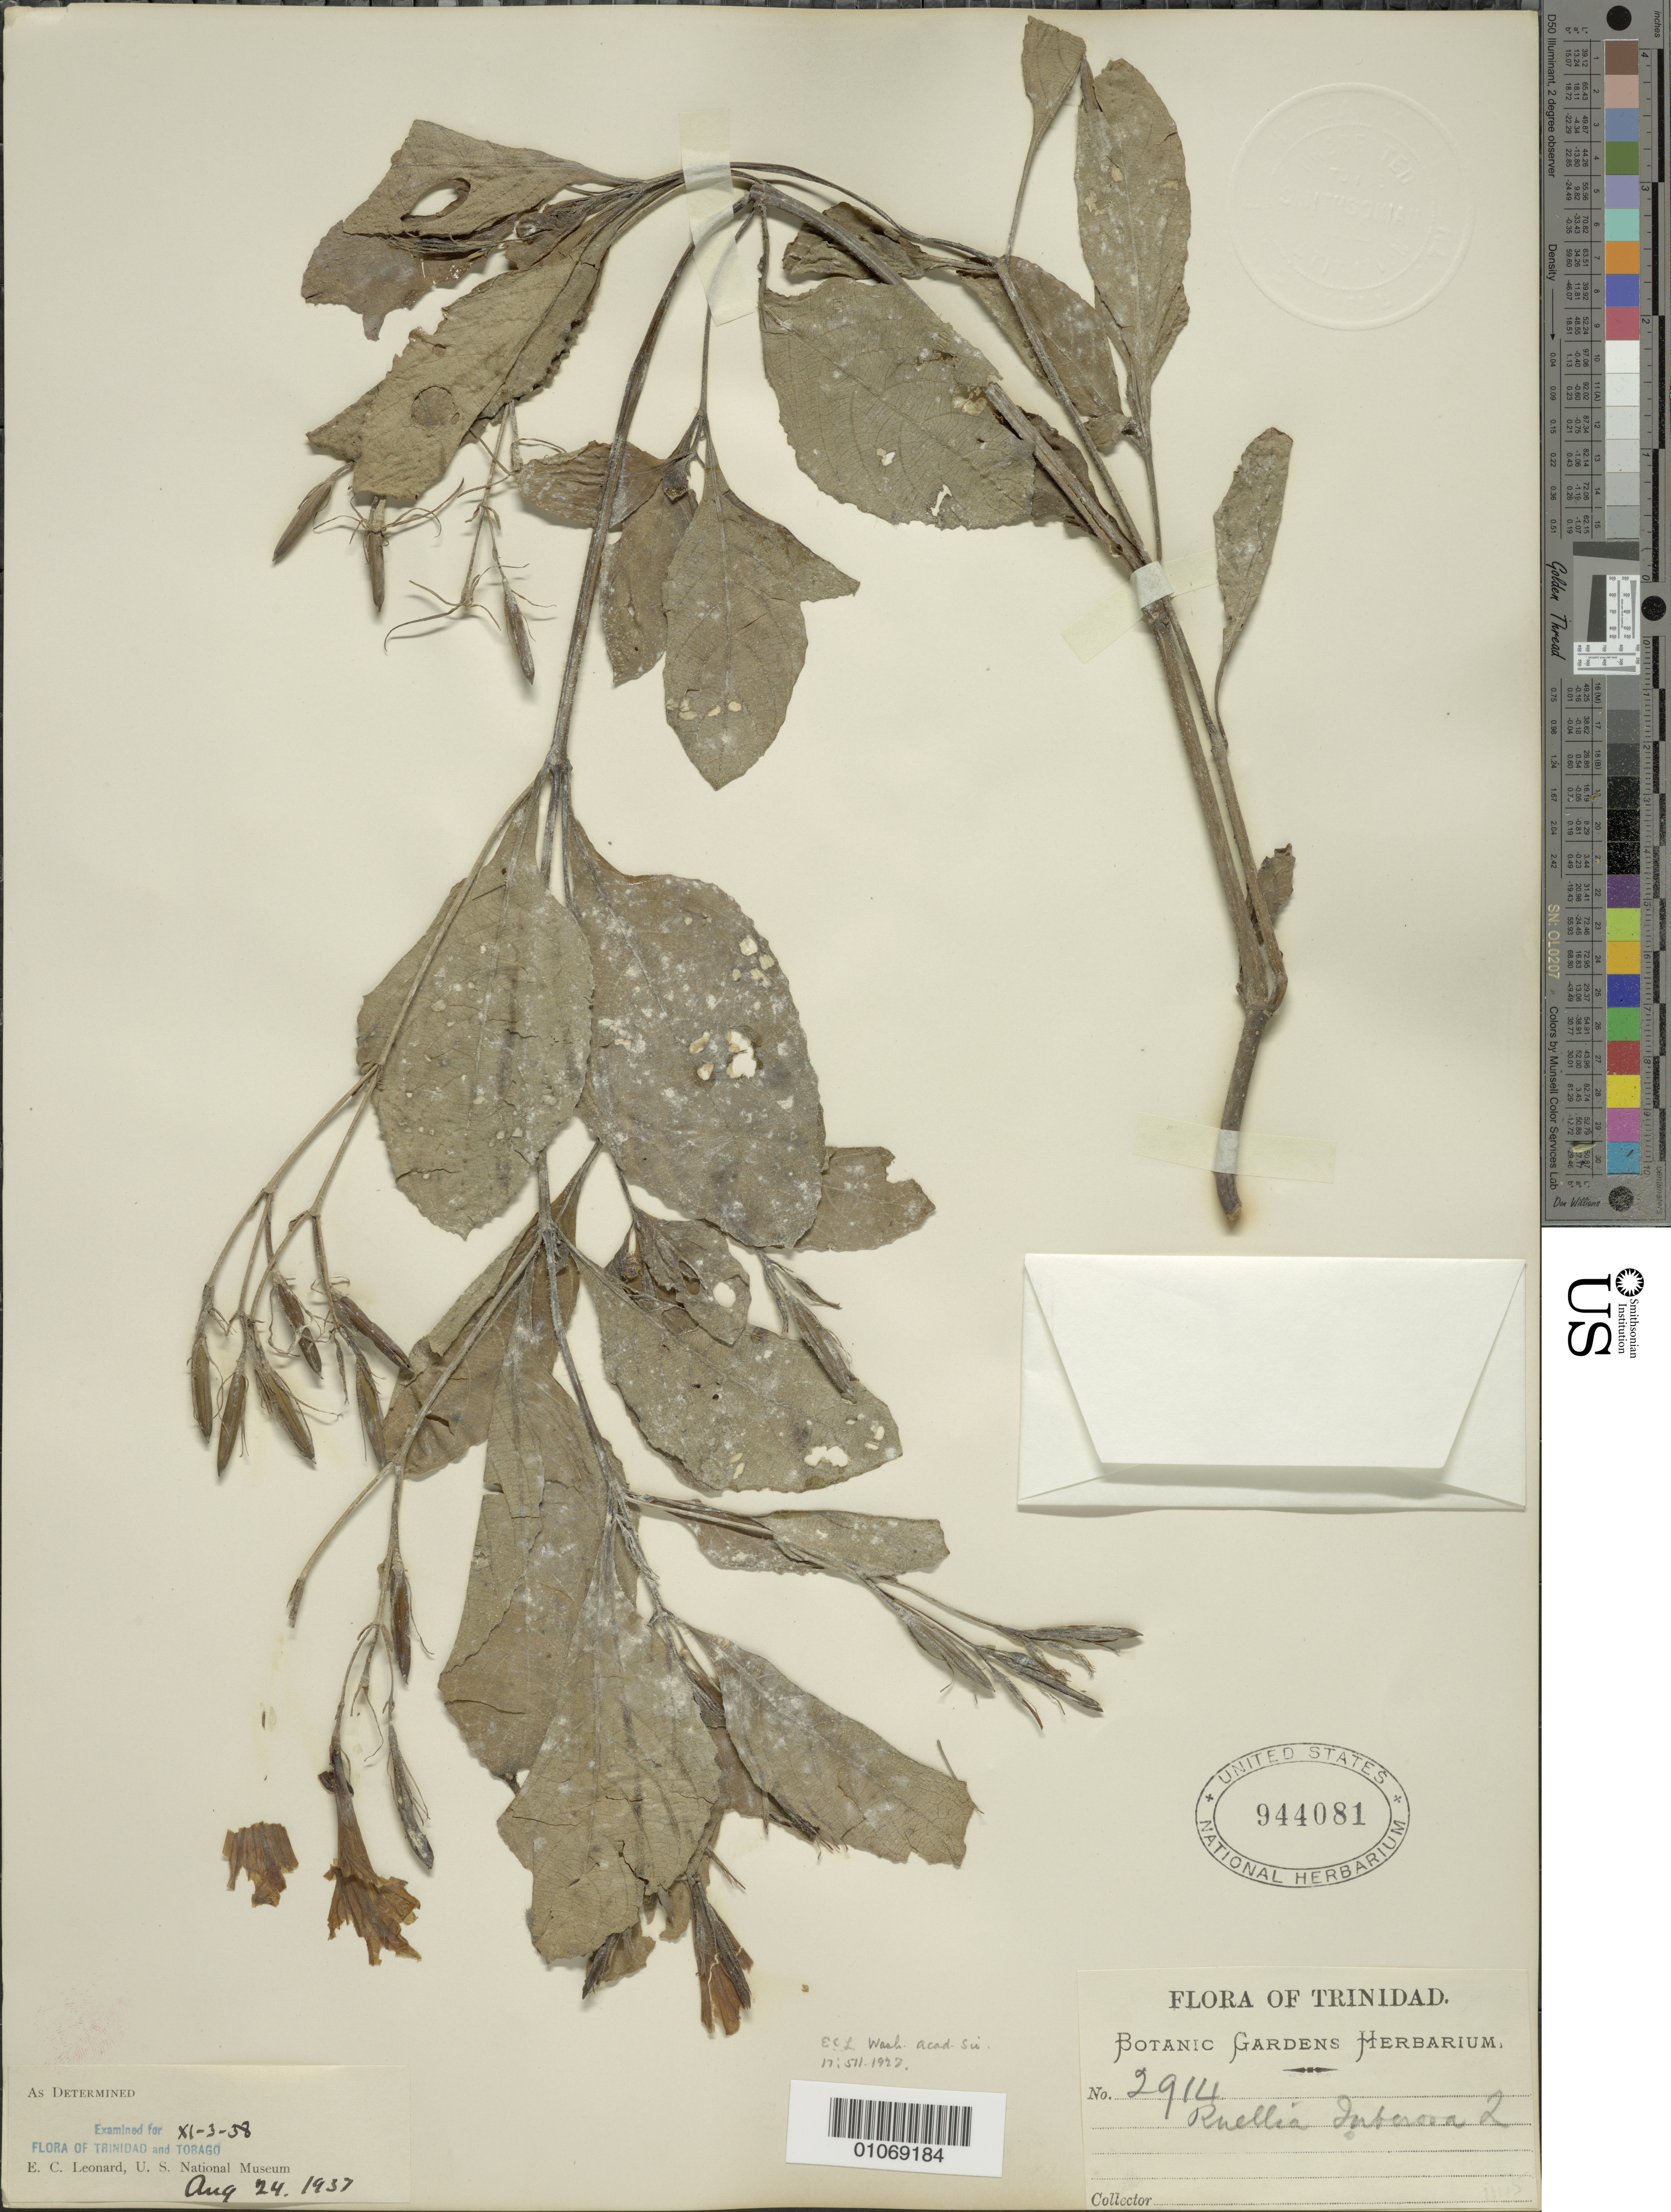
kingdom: Plantae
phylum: Tracheophyta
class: Magnoliopsida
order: Lamiales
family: Acanthaceae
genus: Ruellia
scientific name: Ruellia tuberosa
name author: L.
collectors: ex herb. Botanic Gardens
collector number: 2914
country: Trinidad and Tobago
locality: Trinidad.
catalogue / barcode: US 944081